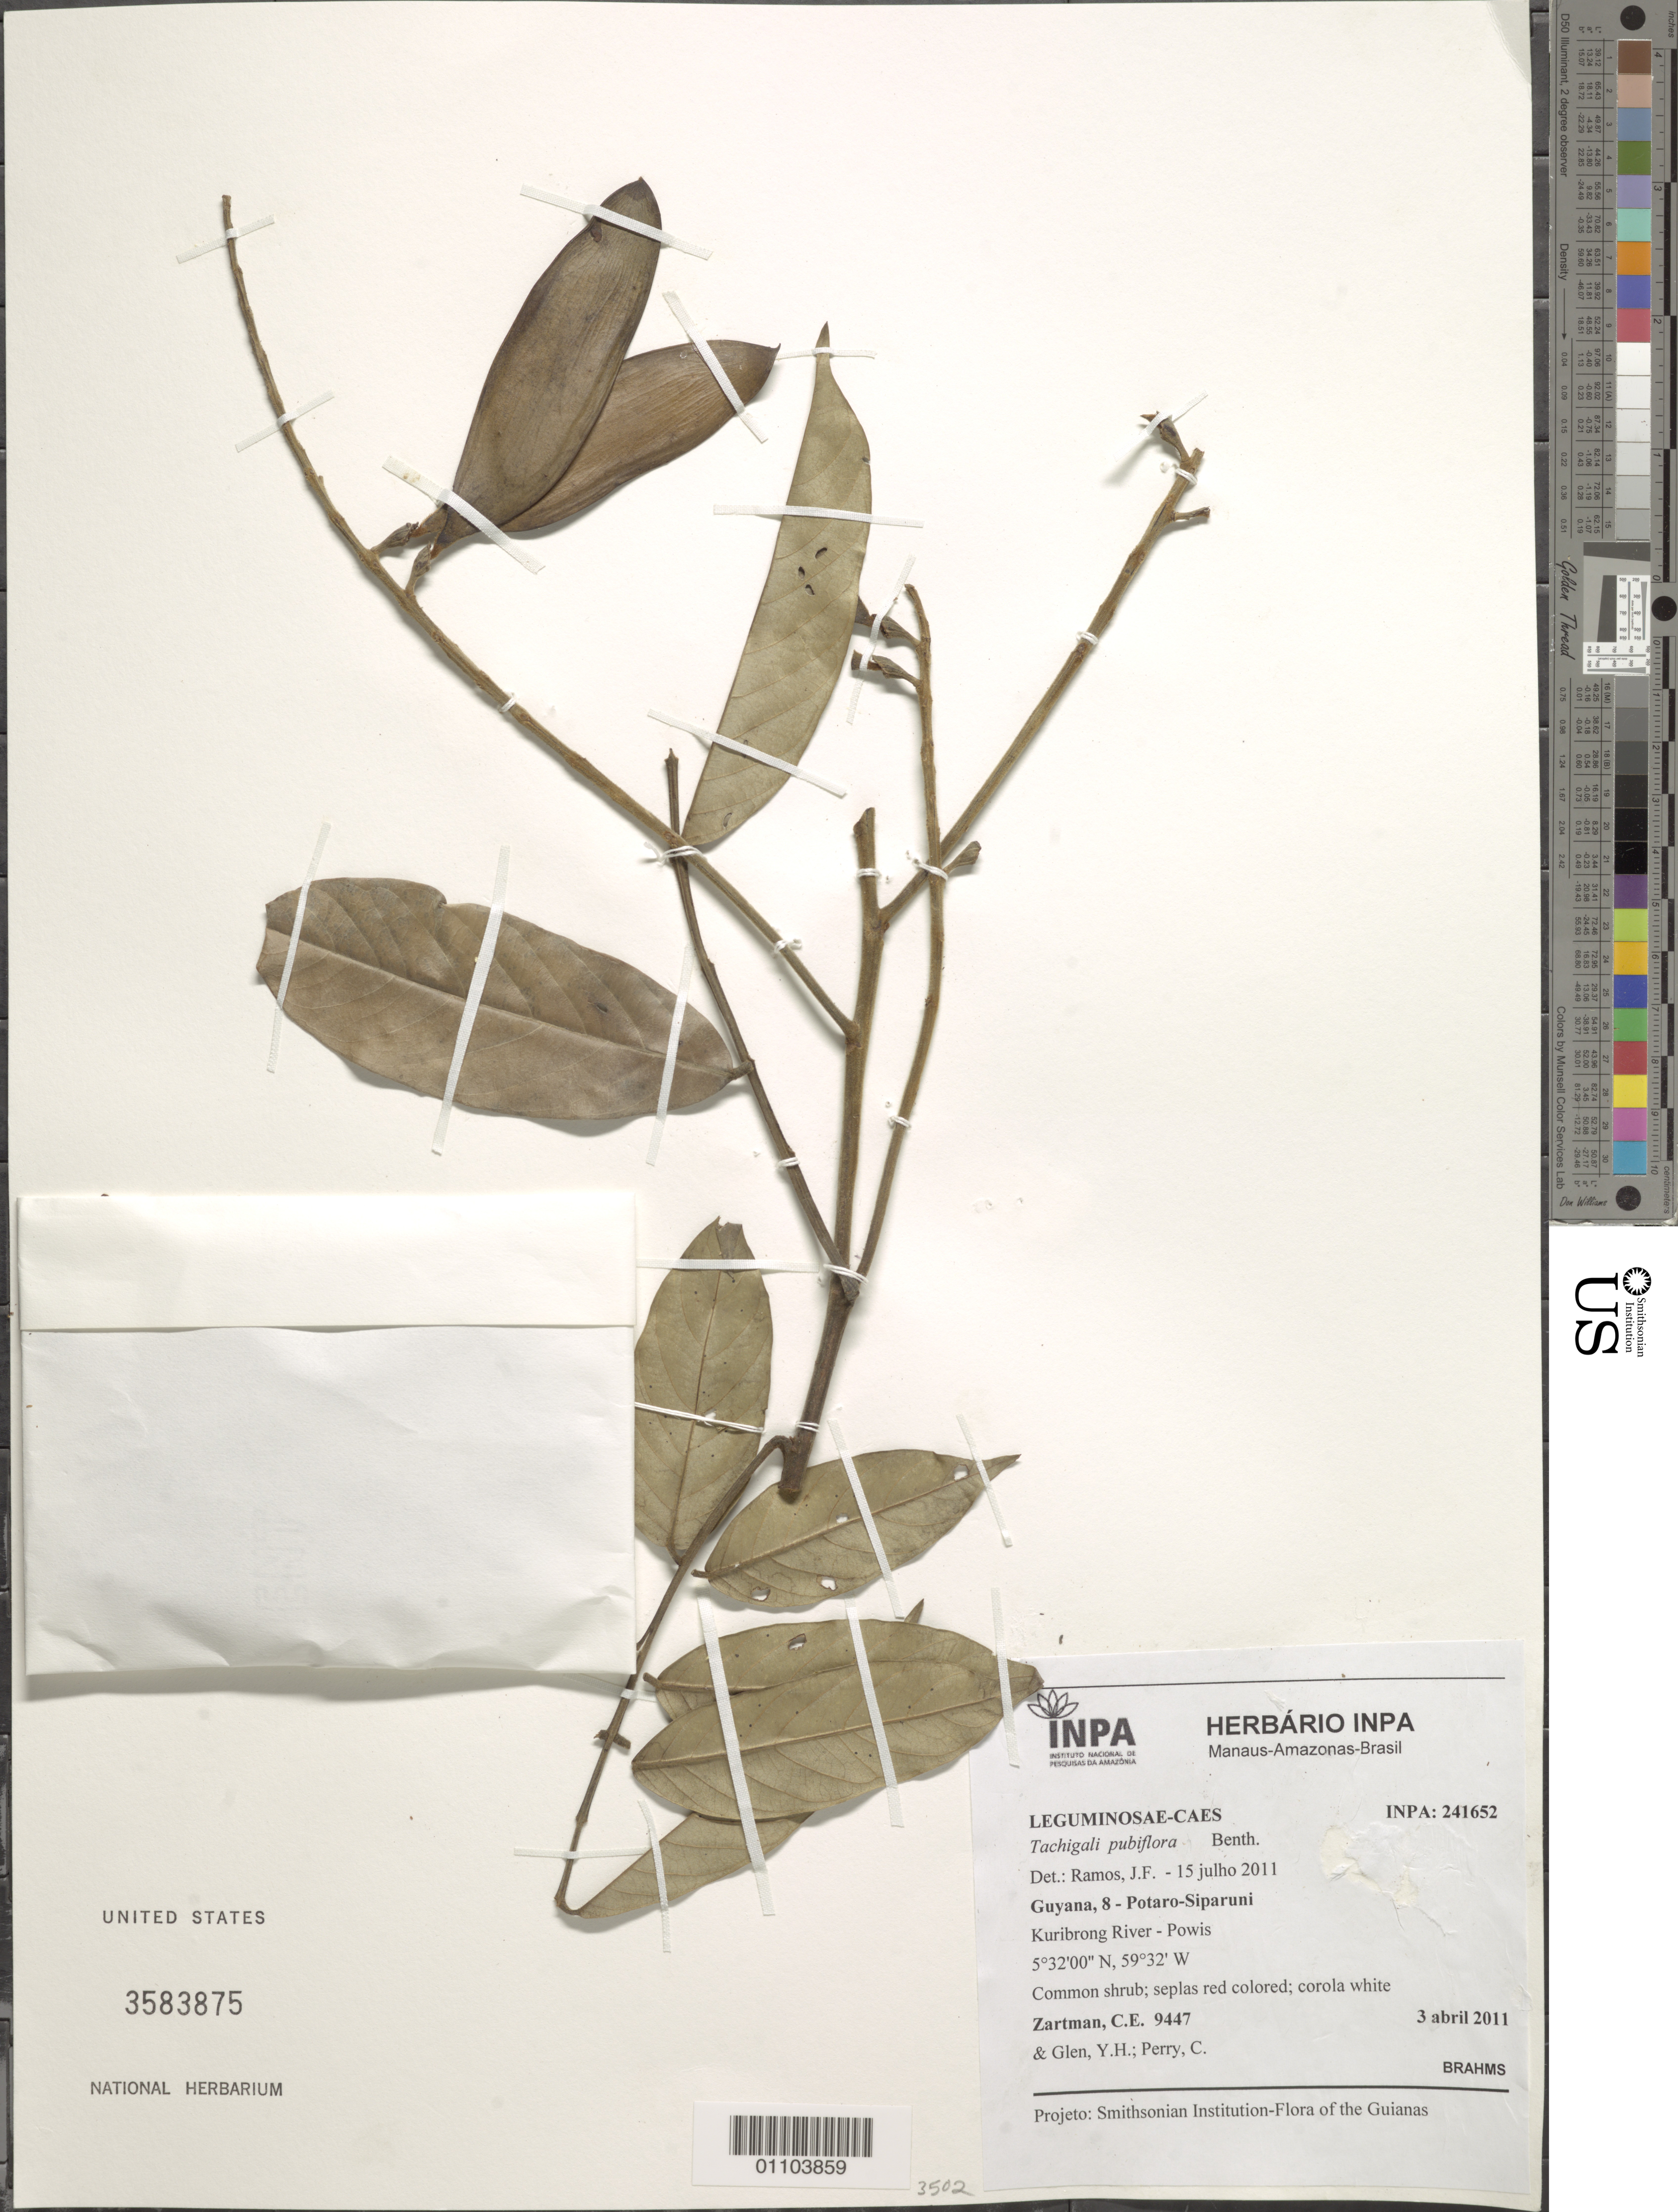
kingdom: Plantae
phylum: Tracheophyta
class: Magnoliopsida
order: Fabales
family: Fabaceae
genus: Tachigali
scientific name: Tachigali pubiflora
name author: Benth.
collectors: C. Zartman, M. Pombo, Y. Glen & C. Perry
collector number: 9447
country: Guyana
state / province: Potaro-Siparuni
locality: Koribrong River - Powis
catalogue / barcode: US 3583875